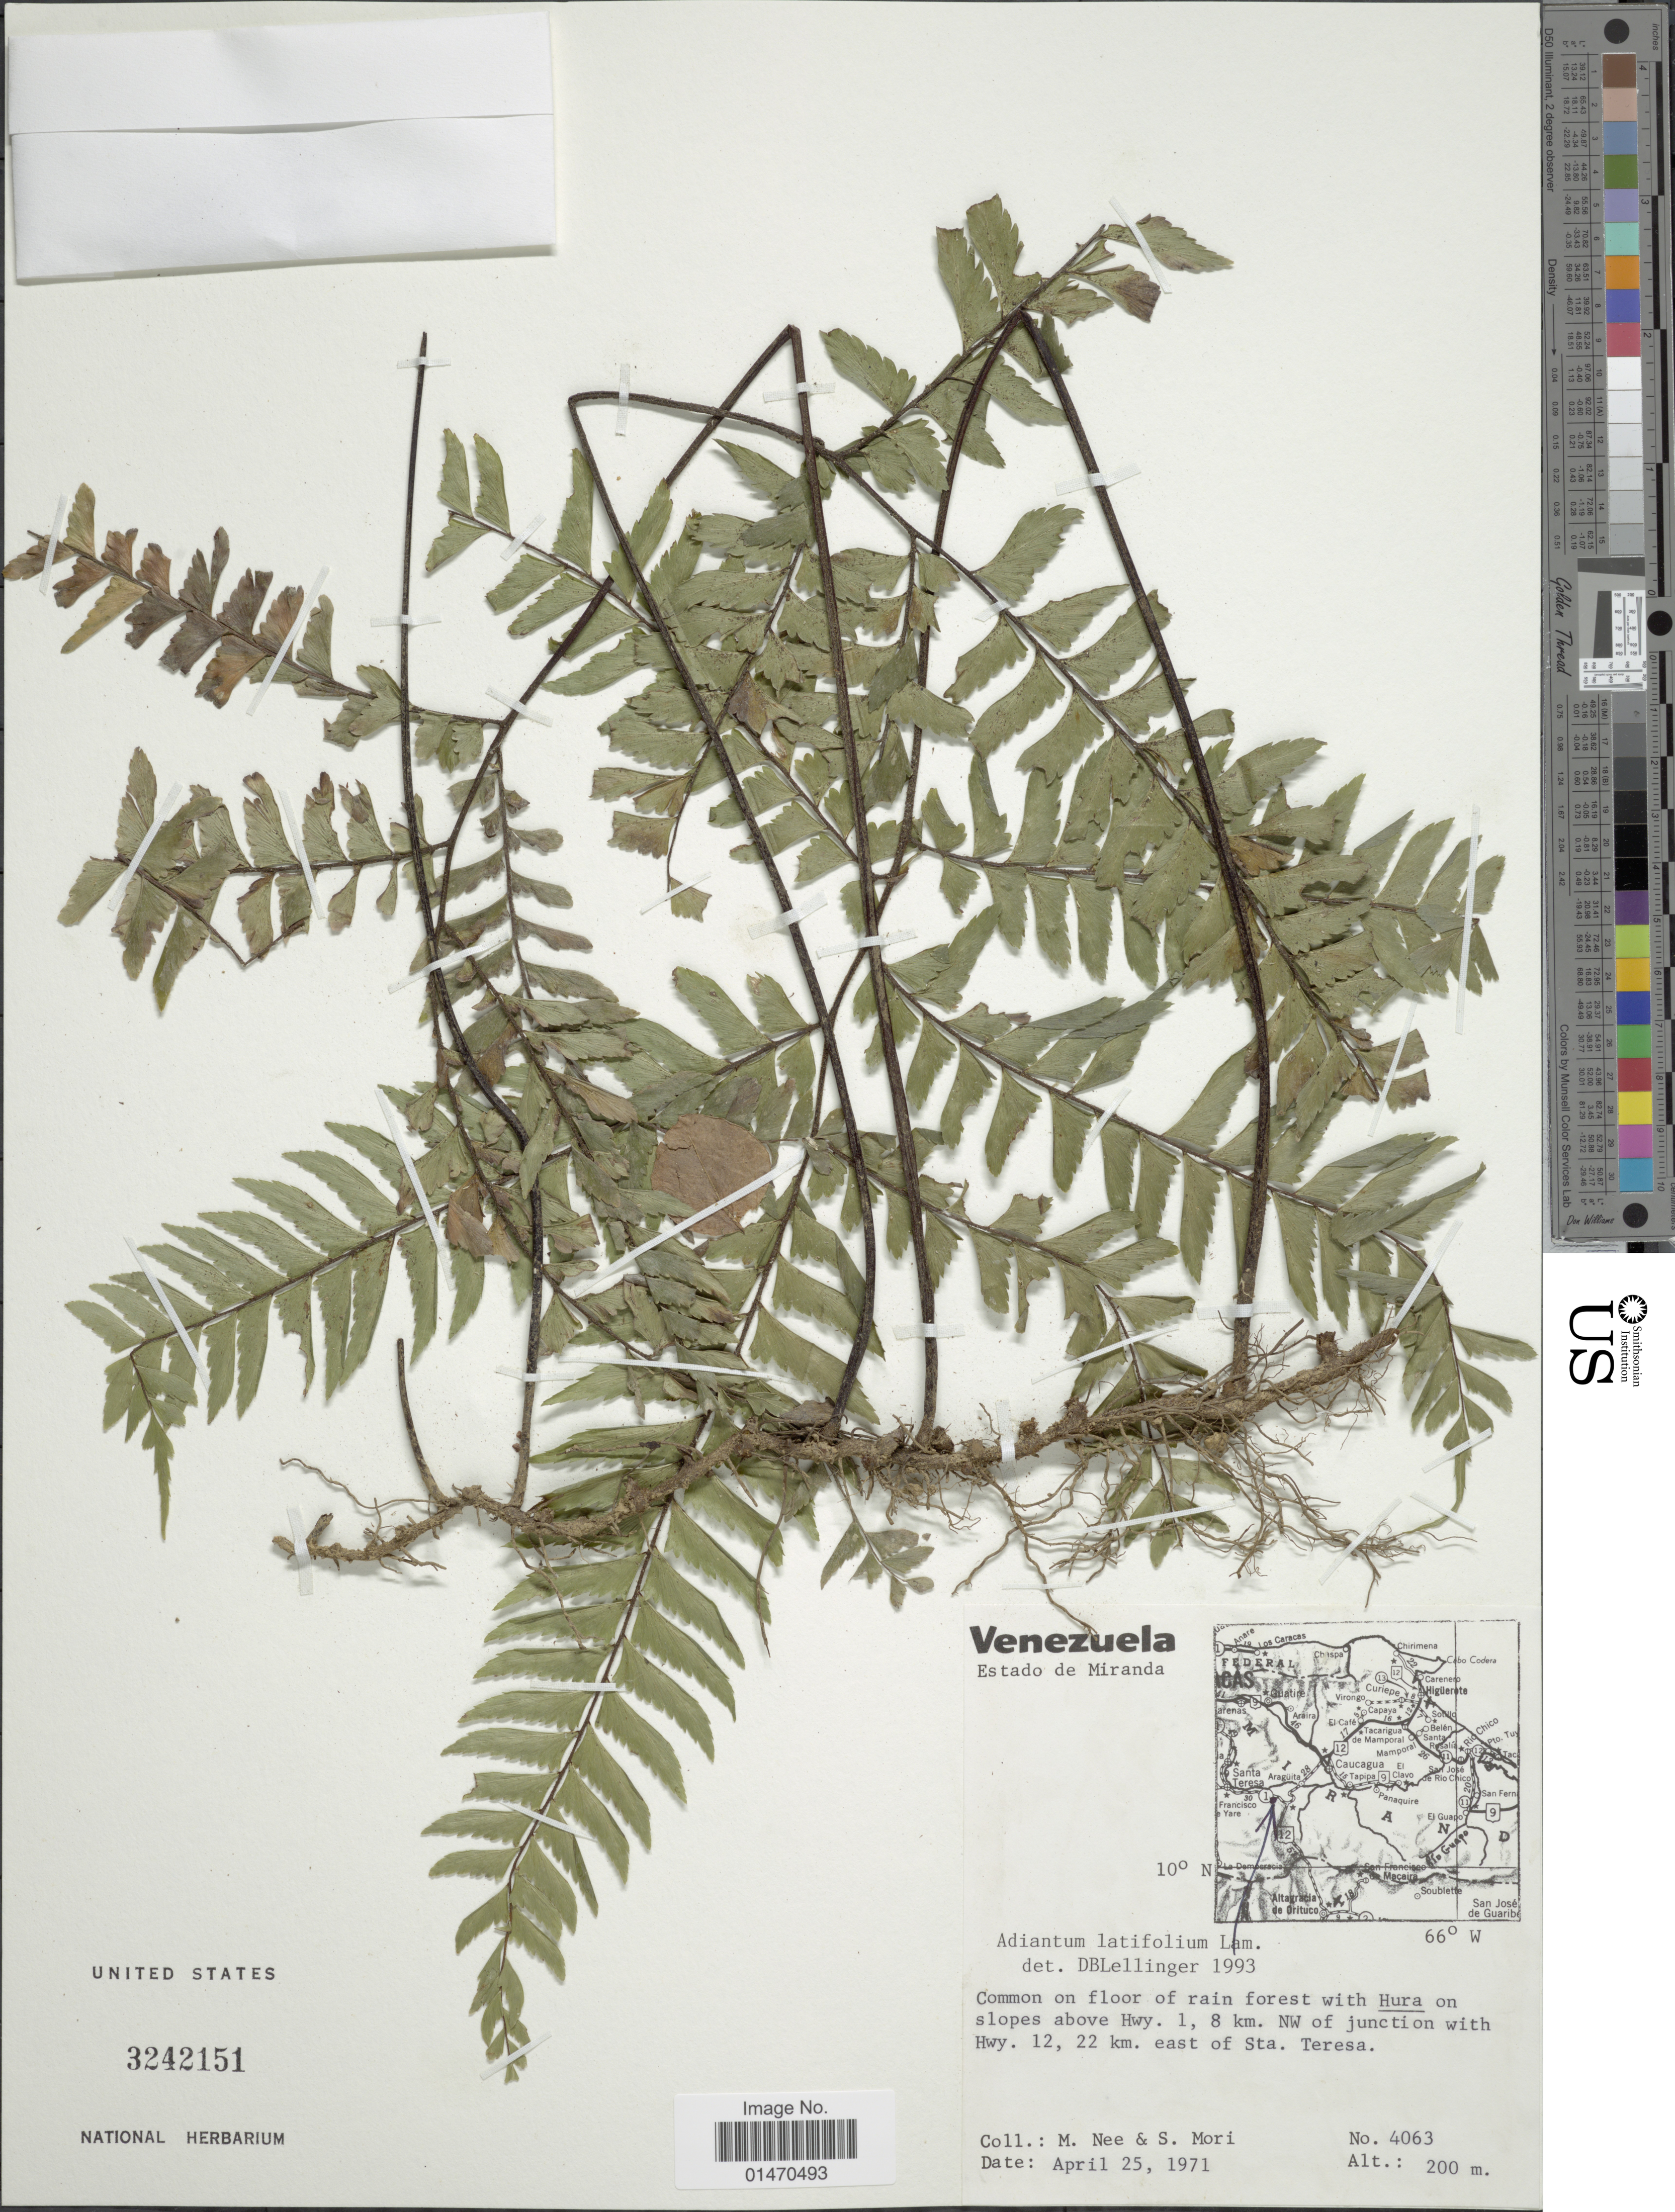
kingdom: Plantae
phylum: Tracheophyta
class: Polypodiopsida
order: Polypodiales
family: Pteridaceae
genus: Adiantum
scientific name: Adiantum latifolium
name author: Lam.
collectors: M. Nee & S. Mori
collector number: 4063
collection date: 1971-04-25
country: Venezuela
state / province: Miranda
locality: Estado De Miranda, rain forest with Hura on slopes above Hwy. 1.8km NW of junction with Hwy. 12.22 km east of Sta. Teresa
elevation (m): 200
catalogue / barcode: US 3242151